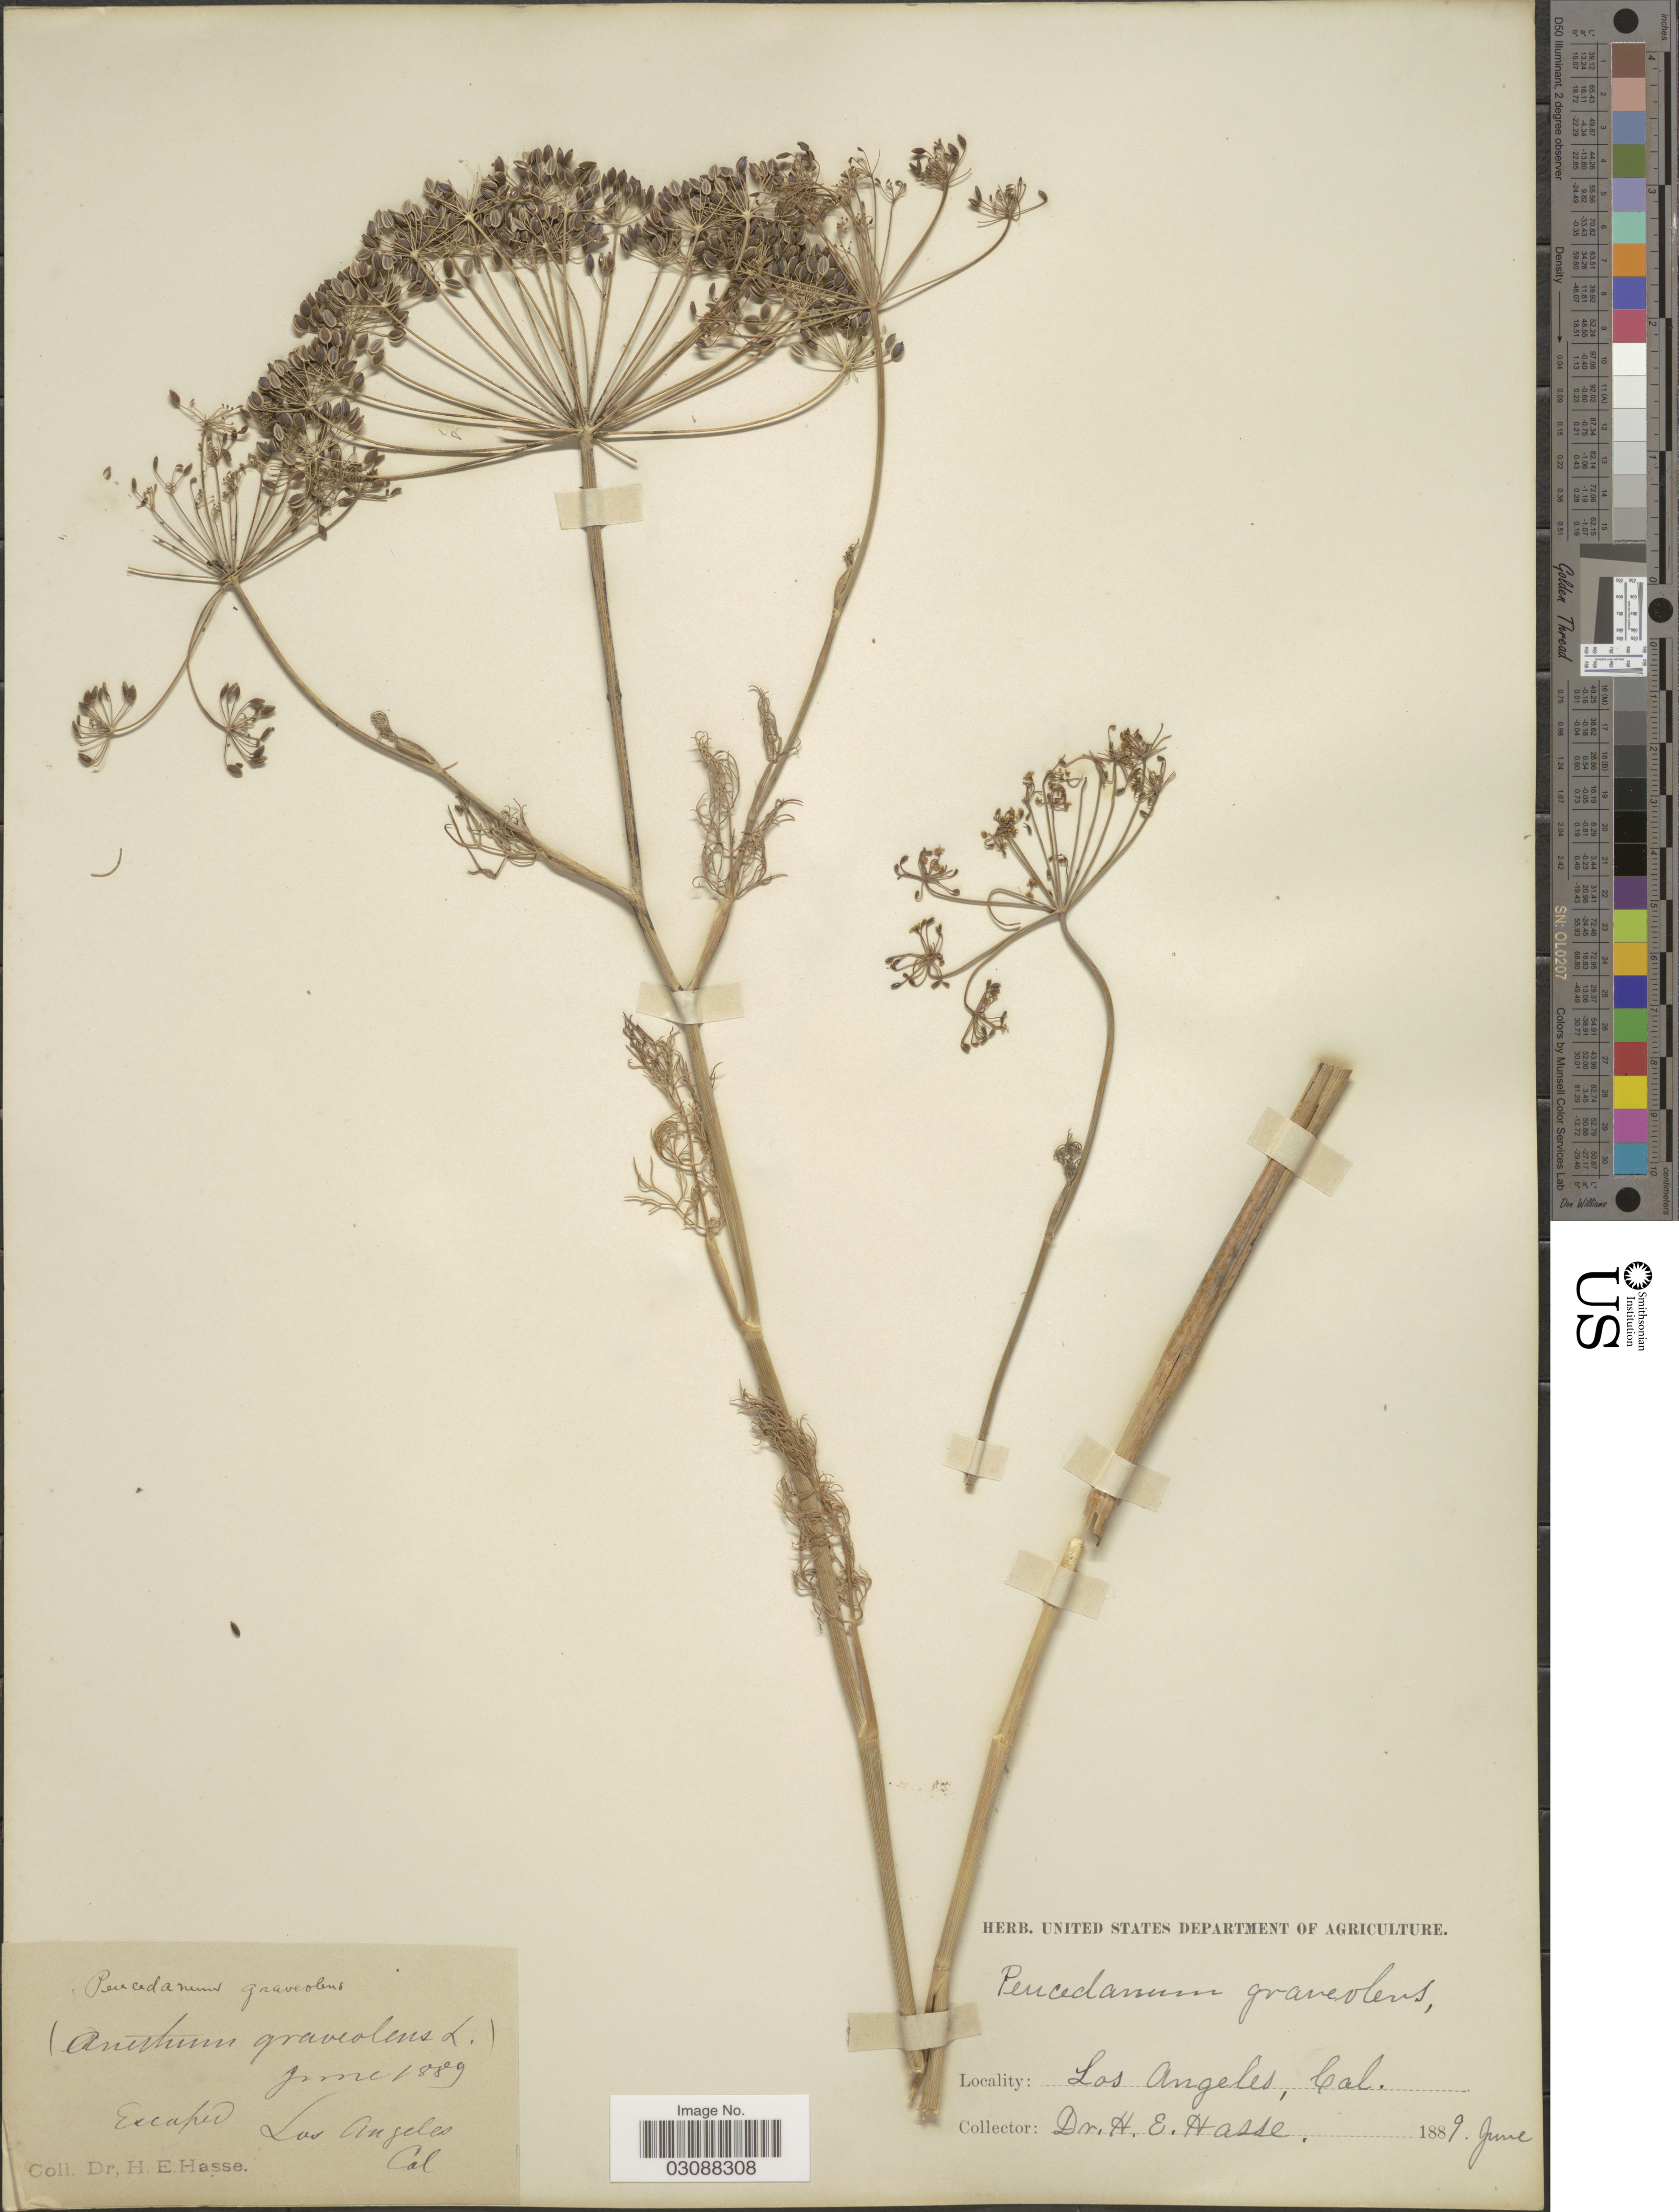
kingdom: Plantae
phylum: Tracheophyta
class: Magnoliopsida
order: Apiales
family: Apiaceae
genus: Anethum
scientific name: Anethum graveolens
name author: L.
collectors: H. E. Hasse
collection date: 1889-06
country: United States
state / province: California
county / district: Los Angeles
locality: Los Angeles, Cal.